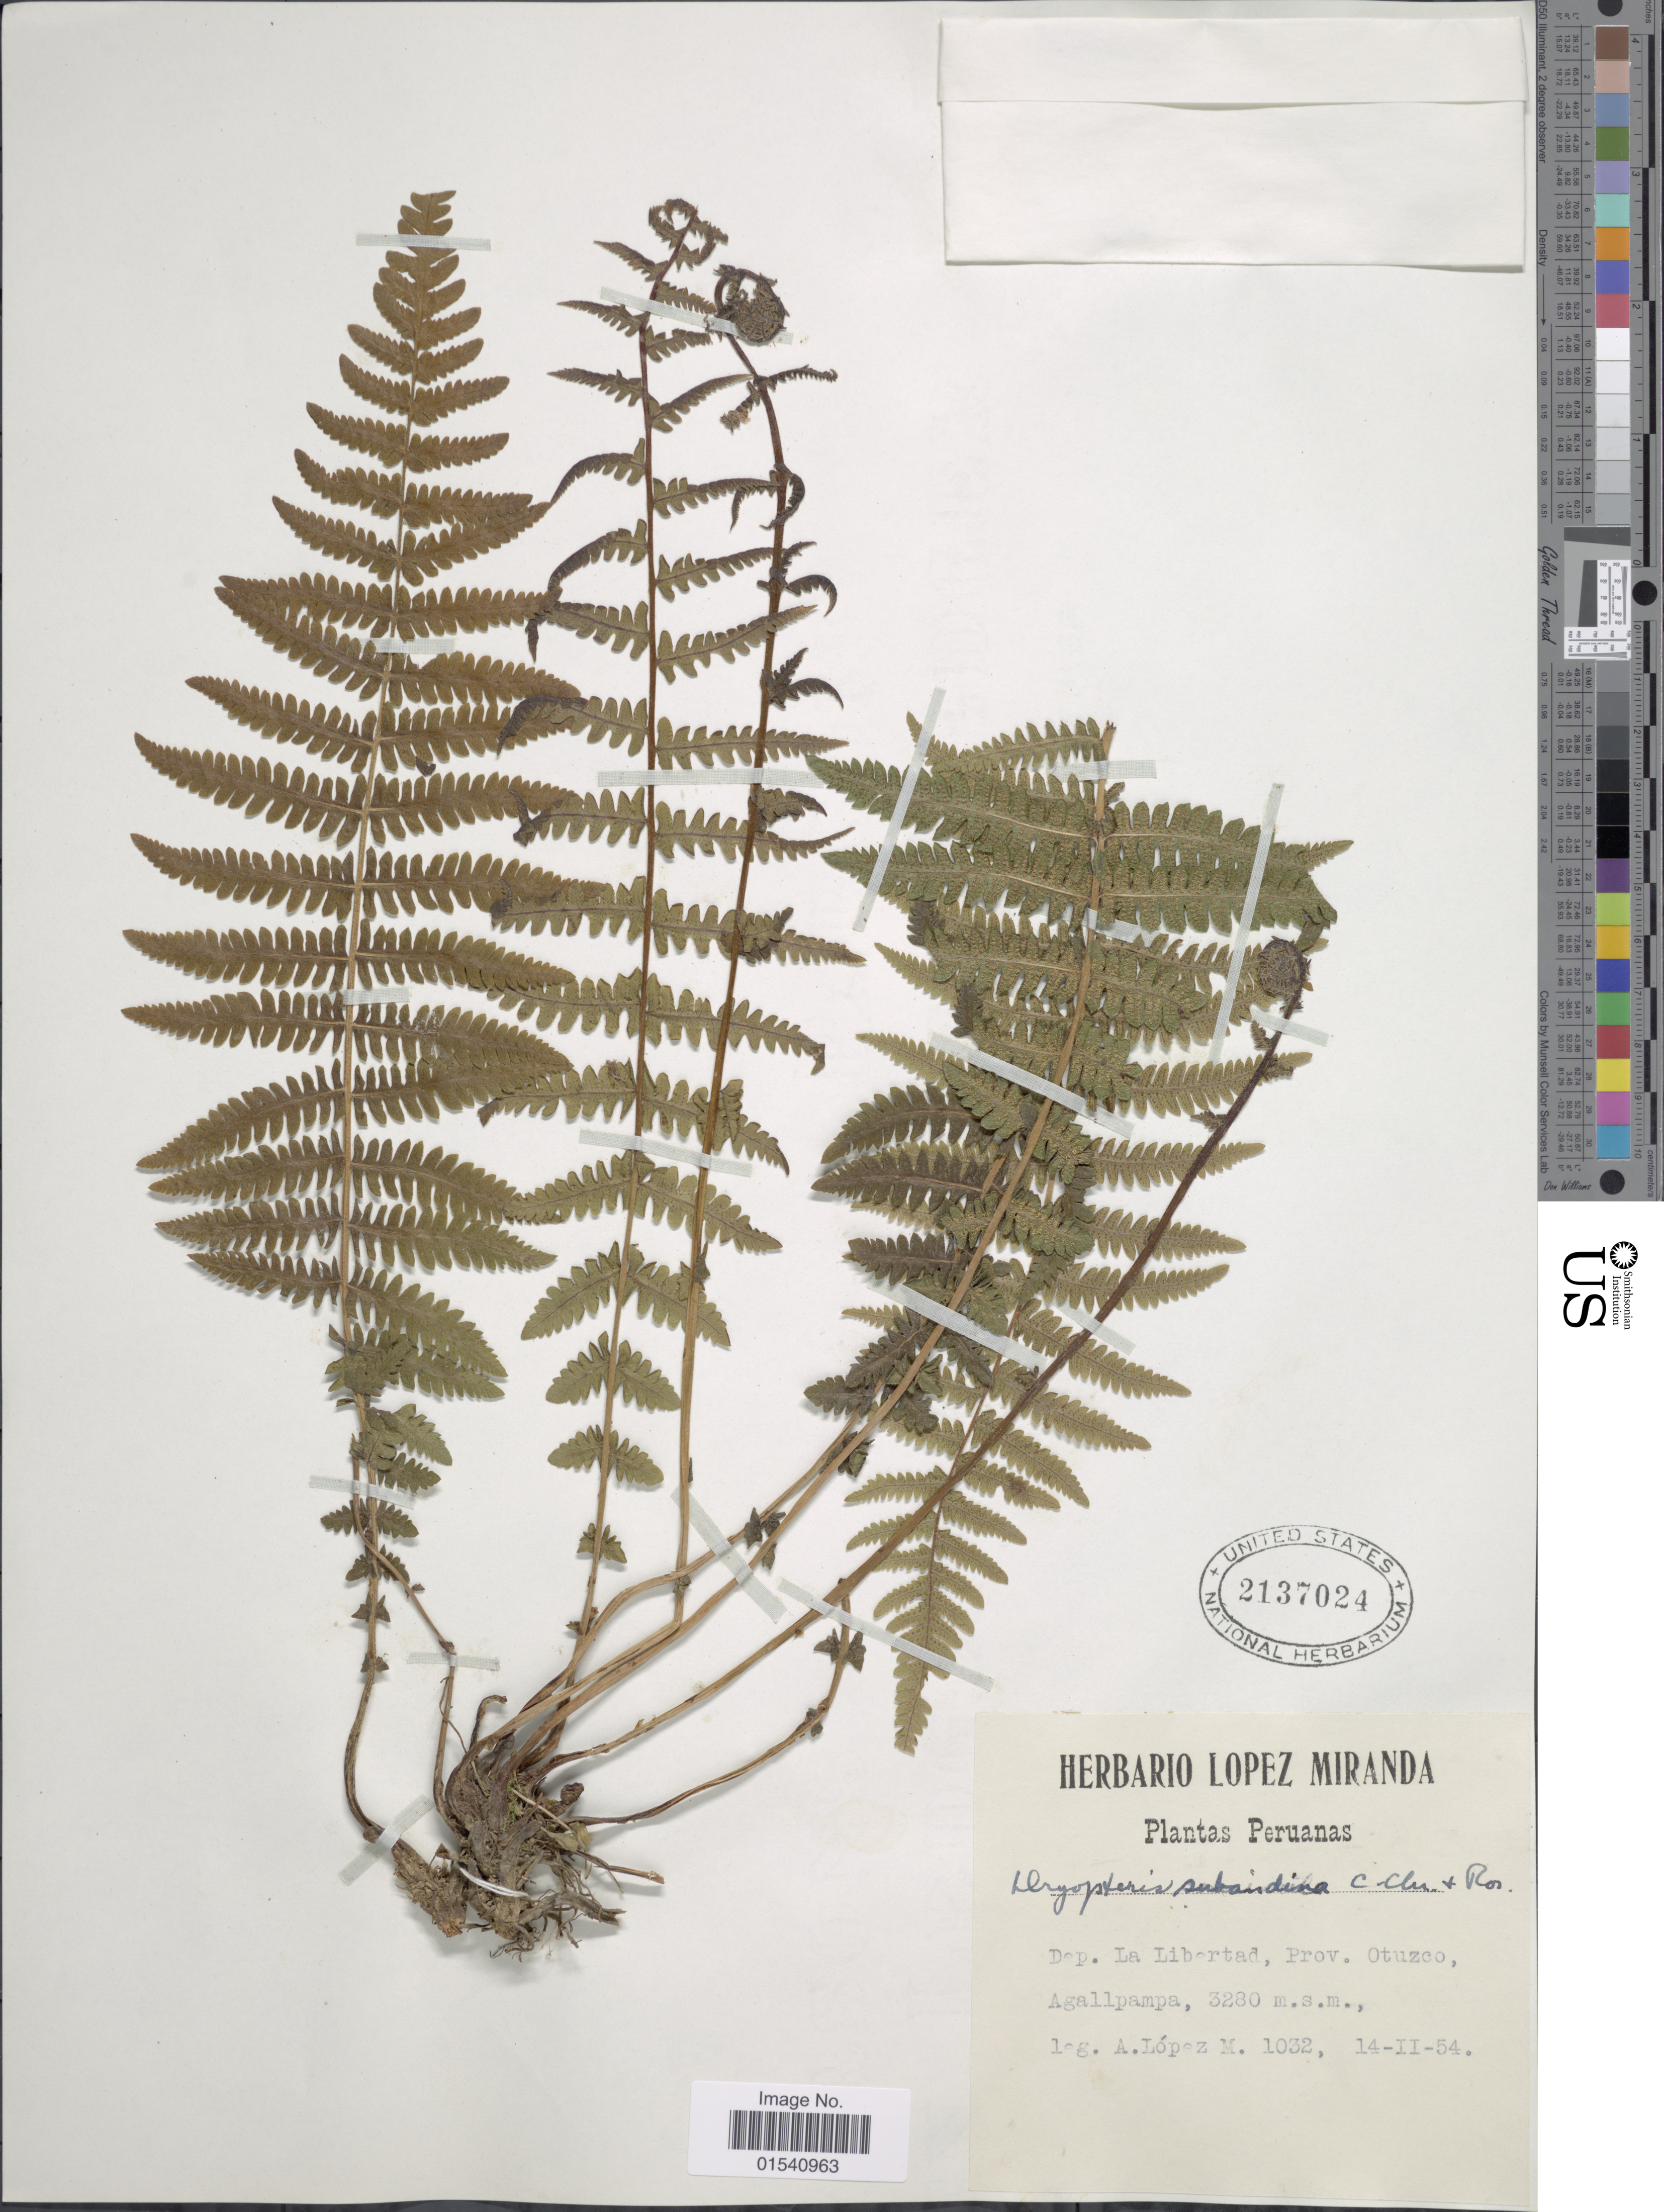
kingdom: Plantae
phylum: Tracheophyta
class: Polypodiopsida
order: Polypodiales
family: Thelypteridaceae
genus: Amauropelta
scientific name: Amauropelta rufa (Poir.) comb. nov., ined 2015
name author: (Poir.)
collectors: A. López M.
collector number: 1032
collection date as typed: Transcribed d/m/y: 14/2/54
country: Peru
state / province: La Libertad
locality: Dep. La Libertad, Prov. Otuzco, Agallpampa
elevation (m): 3280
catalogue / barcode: US 2137024